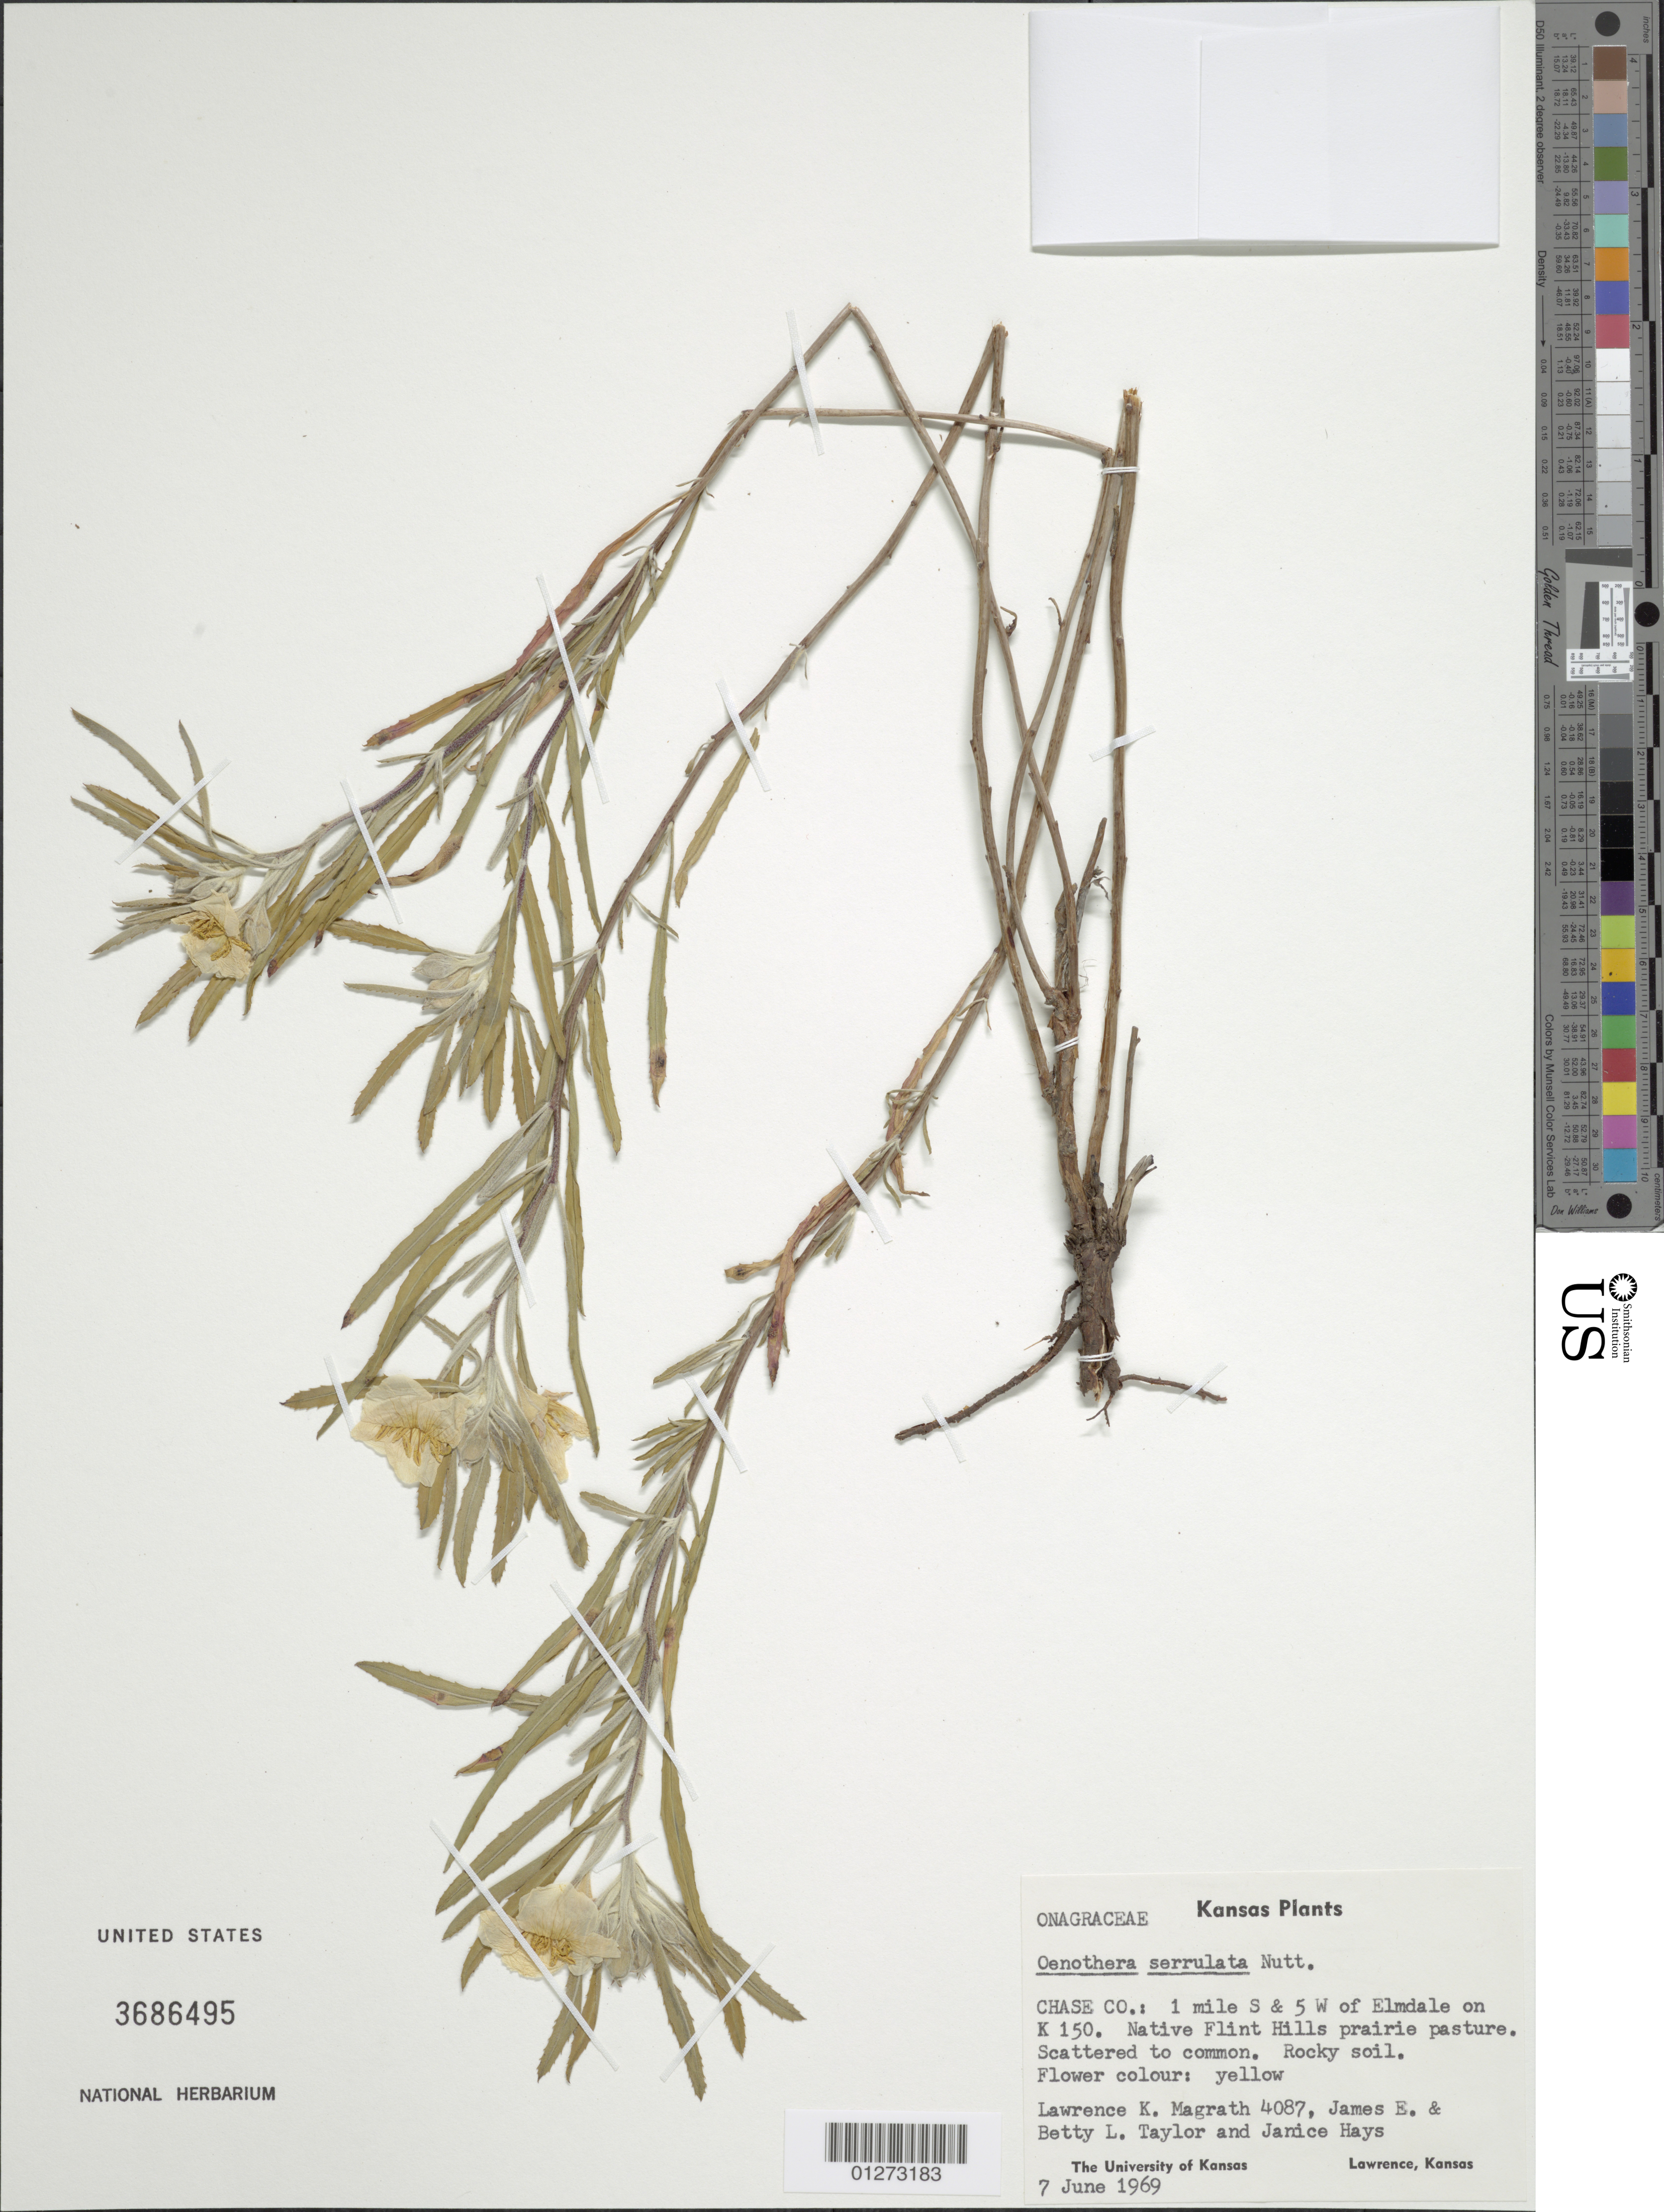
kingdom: Plantae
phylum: Tracheophyta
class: Magnoliopsida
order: Myrtales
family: Onagraceae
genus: Oenothera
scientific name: Oenothera serrulata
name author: Nutt.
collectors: L. Magrath et al.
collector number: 4087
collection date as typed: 7 June 1969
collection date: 1969-06-07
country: United States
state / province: Kansas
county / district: Chase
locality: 1 mi S & 5 W of Elmdale on K 150.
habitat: Native Flint Hills prairie pasture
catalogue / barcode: US 3686495